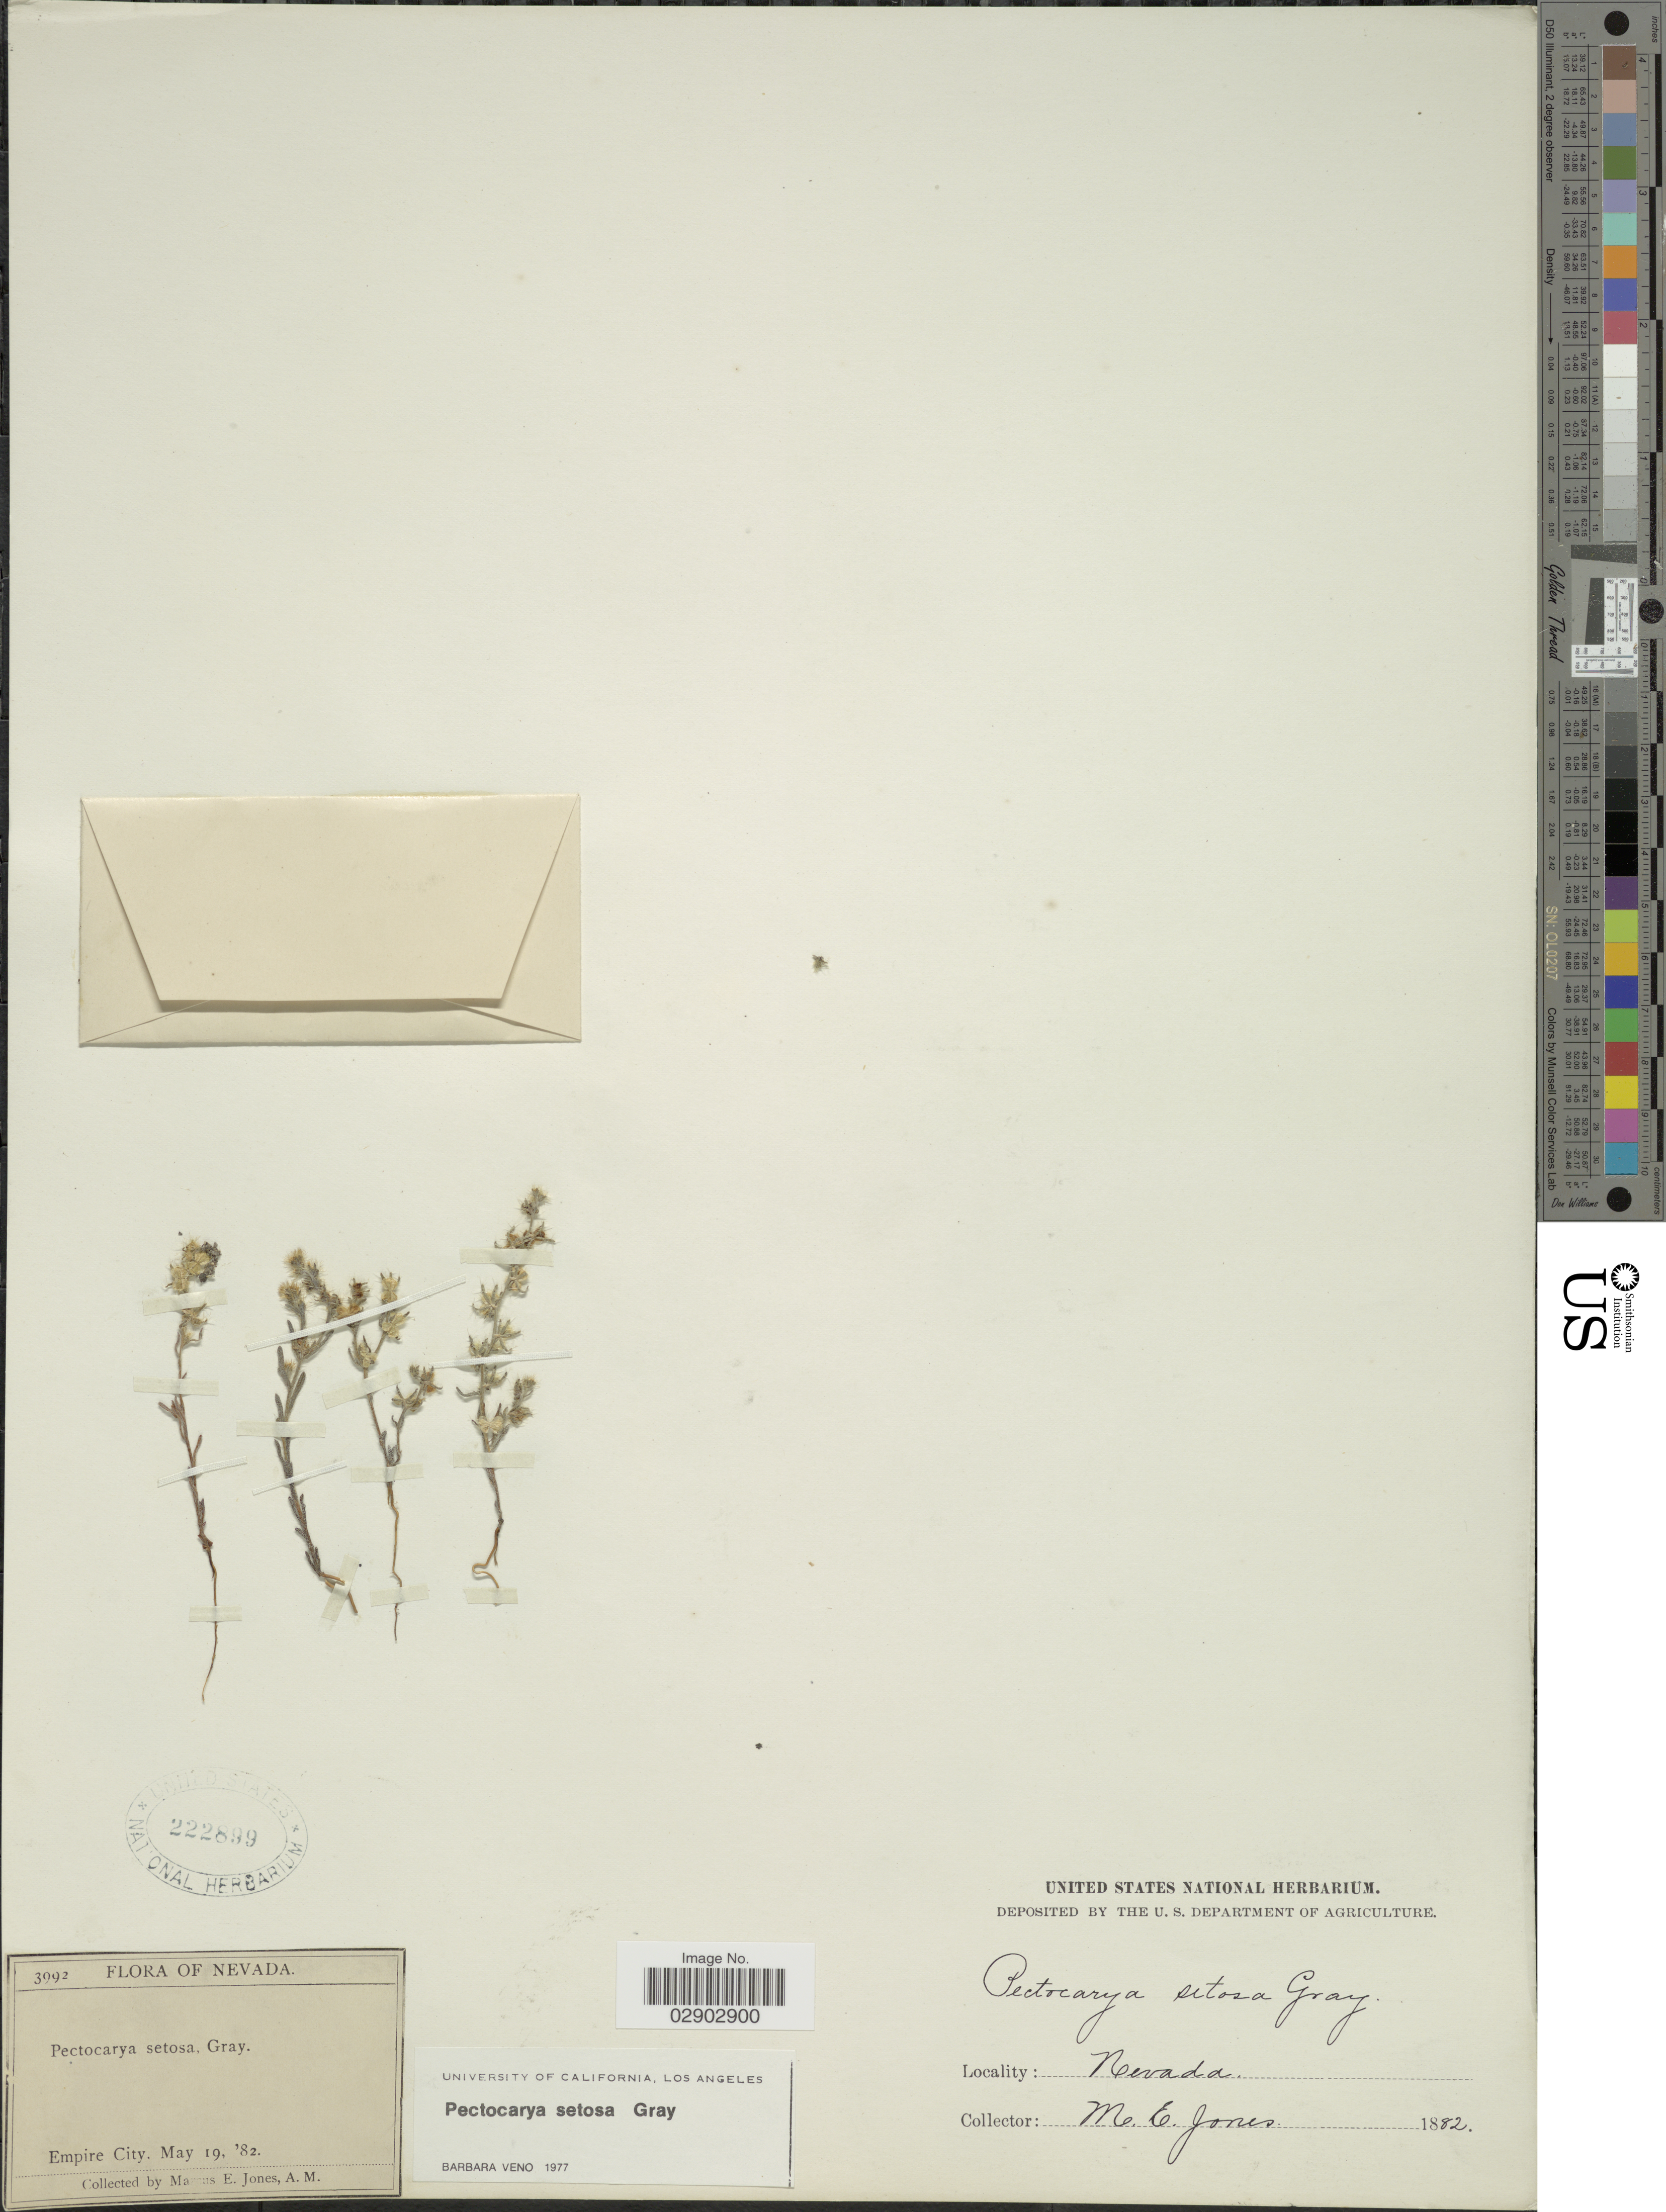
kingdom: Plantae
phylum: Tracheophyta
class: Magnoliopsida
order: Boraginales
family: Boraginaceae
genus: Pectocarya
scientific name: Pectocarya setosa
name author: A. Gray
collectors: M. E. Jones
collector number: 3992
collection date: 1882-05-19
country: United States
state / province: Nevada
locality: Empire City.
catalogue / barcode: US 222899